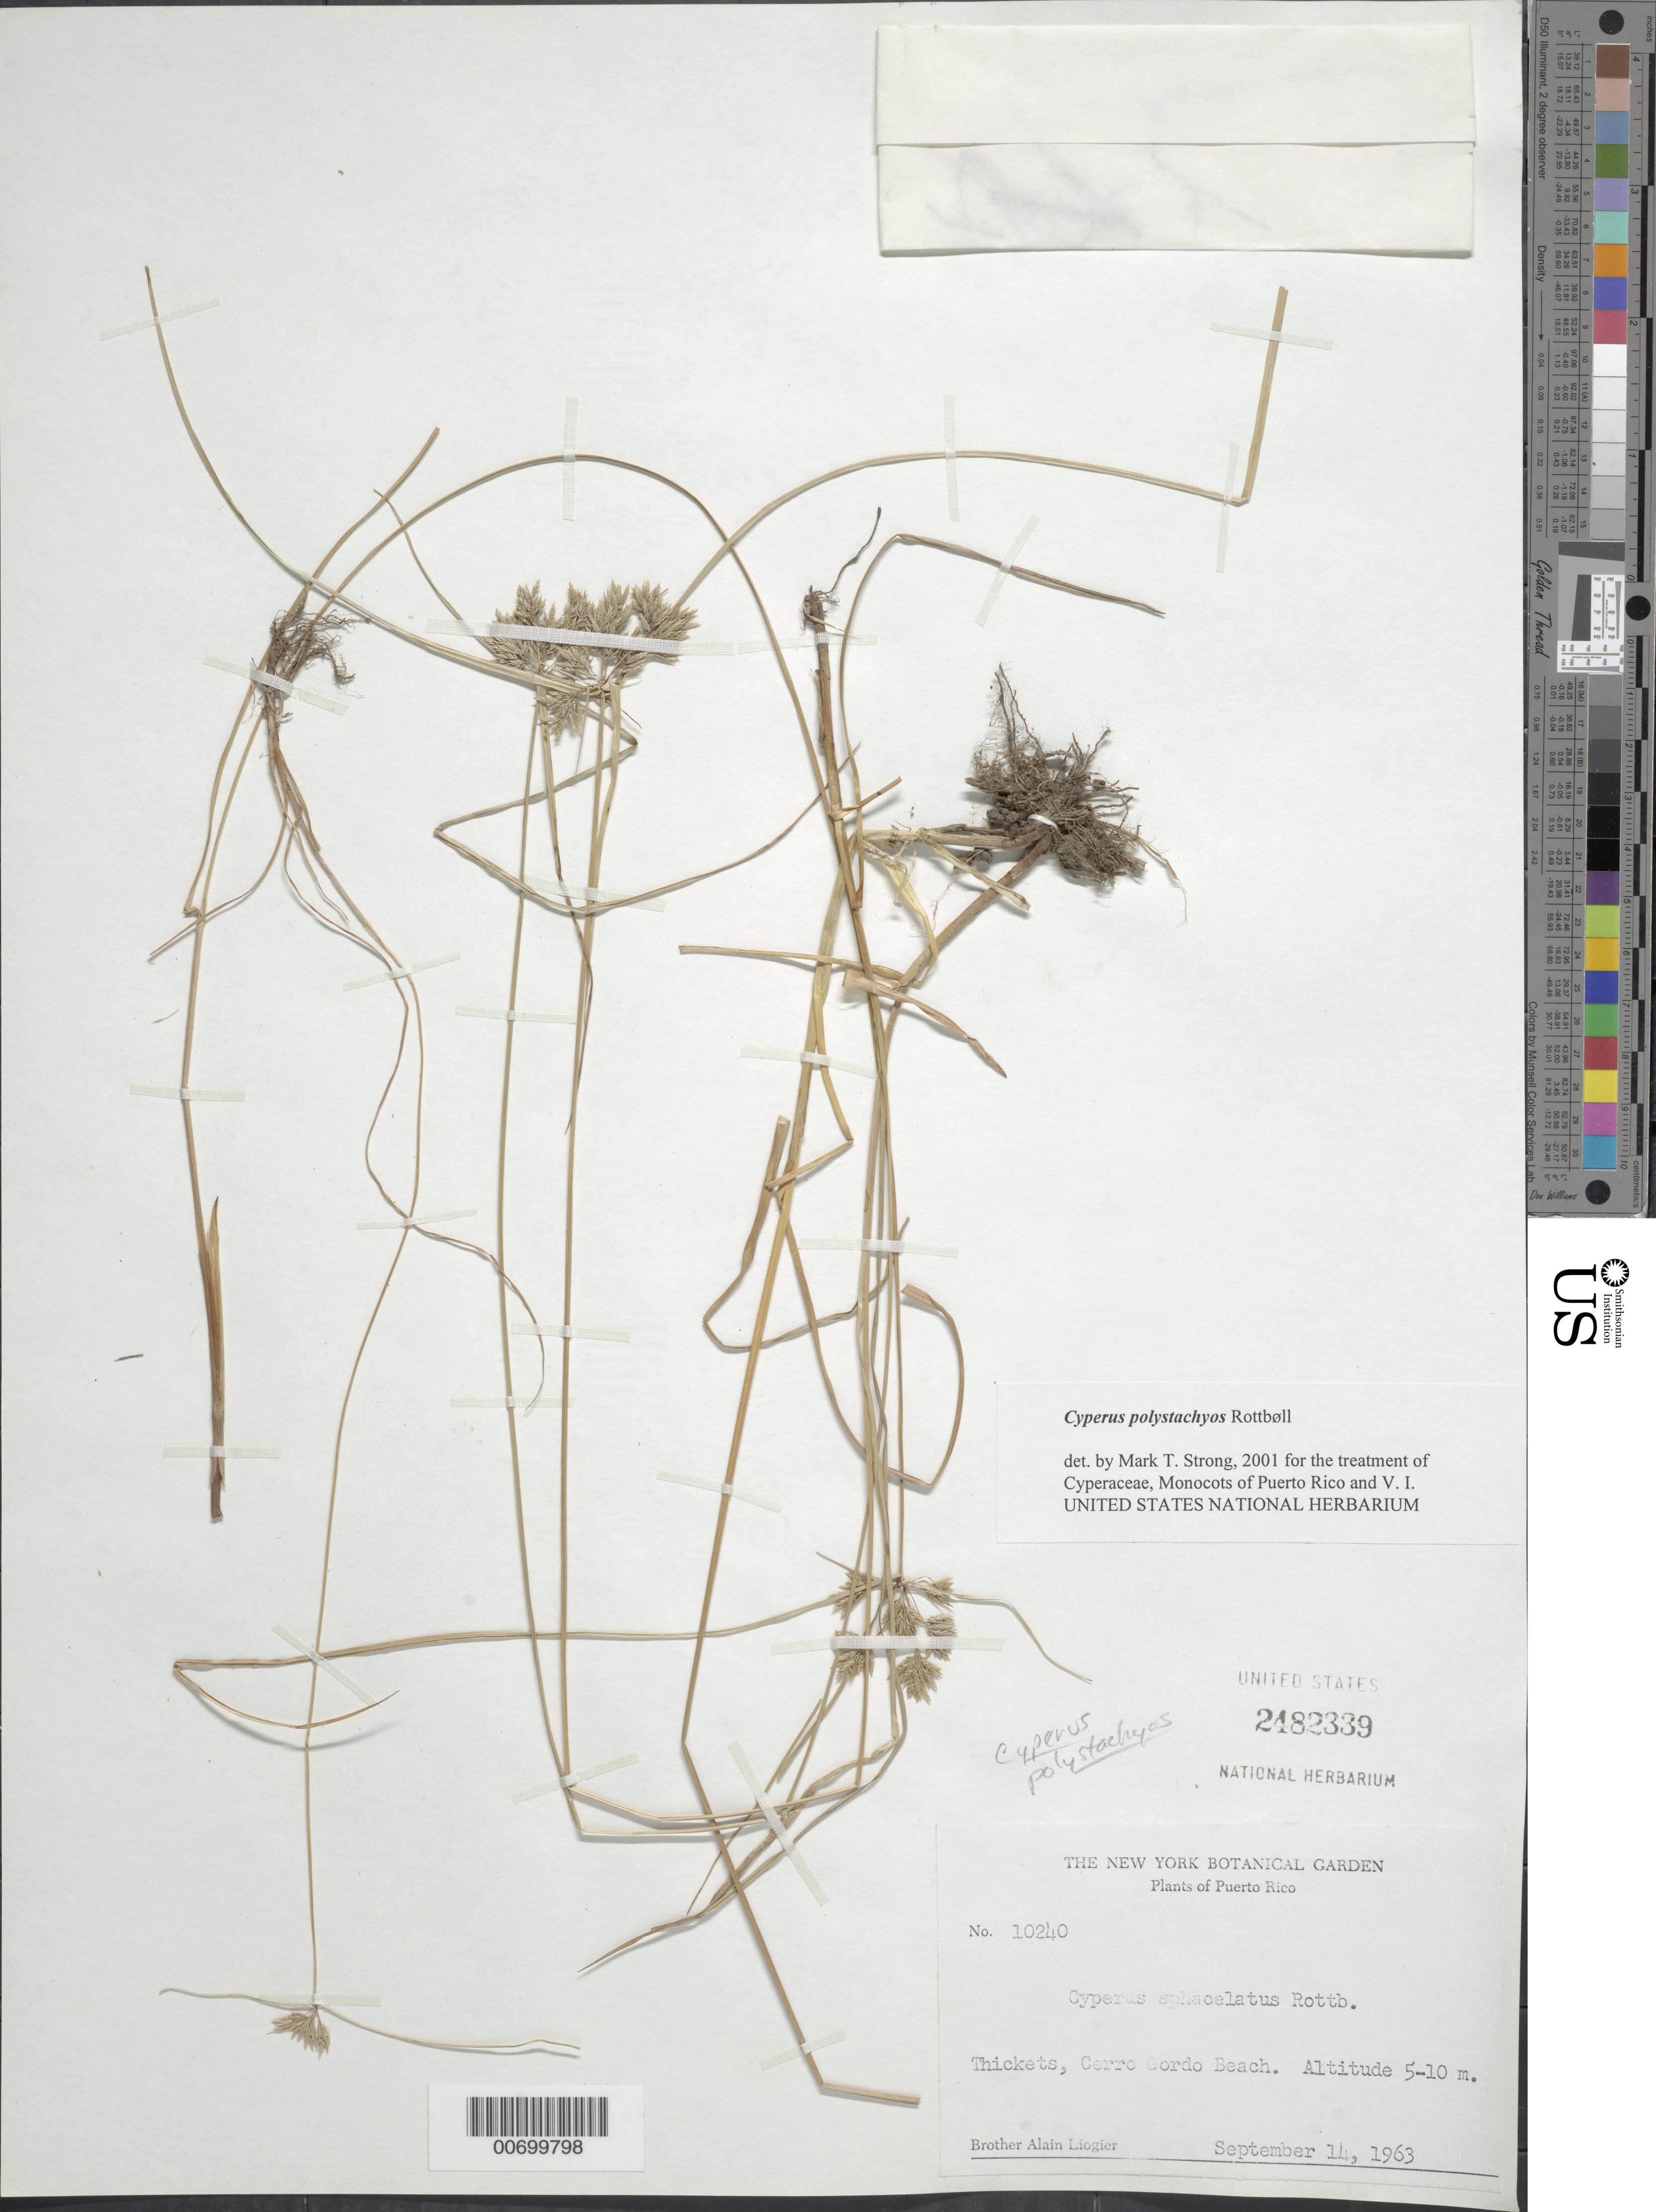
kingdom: Plantae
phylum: Tracheophyta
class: Liliopsida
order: Poales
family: Cyperaceae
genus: Cyperus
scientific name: Cyperus polystachyos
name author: Rottb.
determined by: Strong, M. T., (US), Smithsonian Institution - National Museum of Natural History (UNITED STATES)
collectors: A. H. Liogier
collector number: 10240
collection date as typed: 14 Sep 1963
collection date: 1963-09-14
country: Puerto Rico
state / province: Vega Alta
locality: Cerro Gordo Beach.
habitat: Thickets.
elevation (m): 5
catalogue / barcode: US 2482339